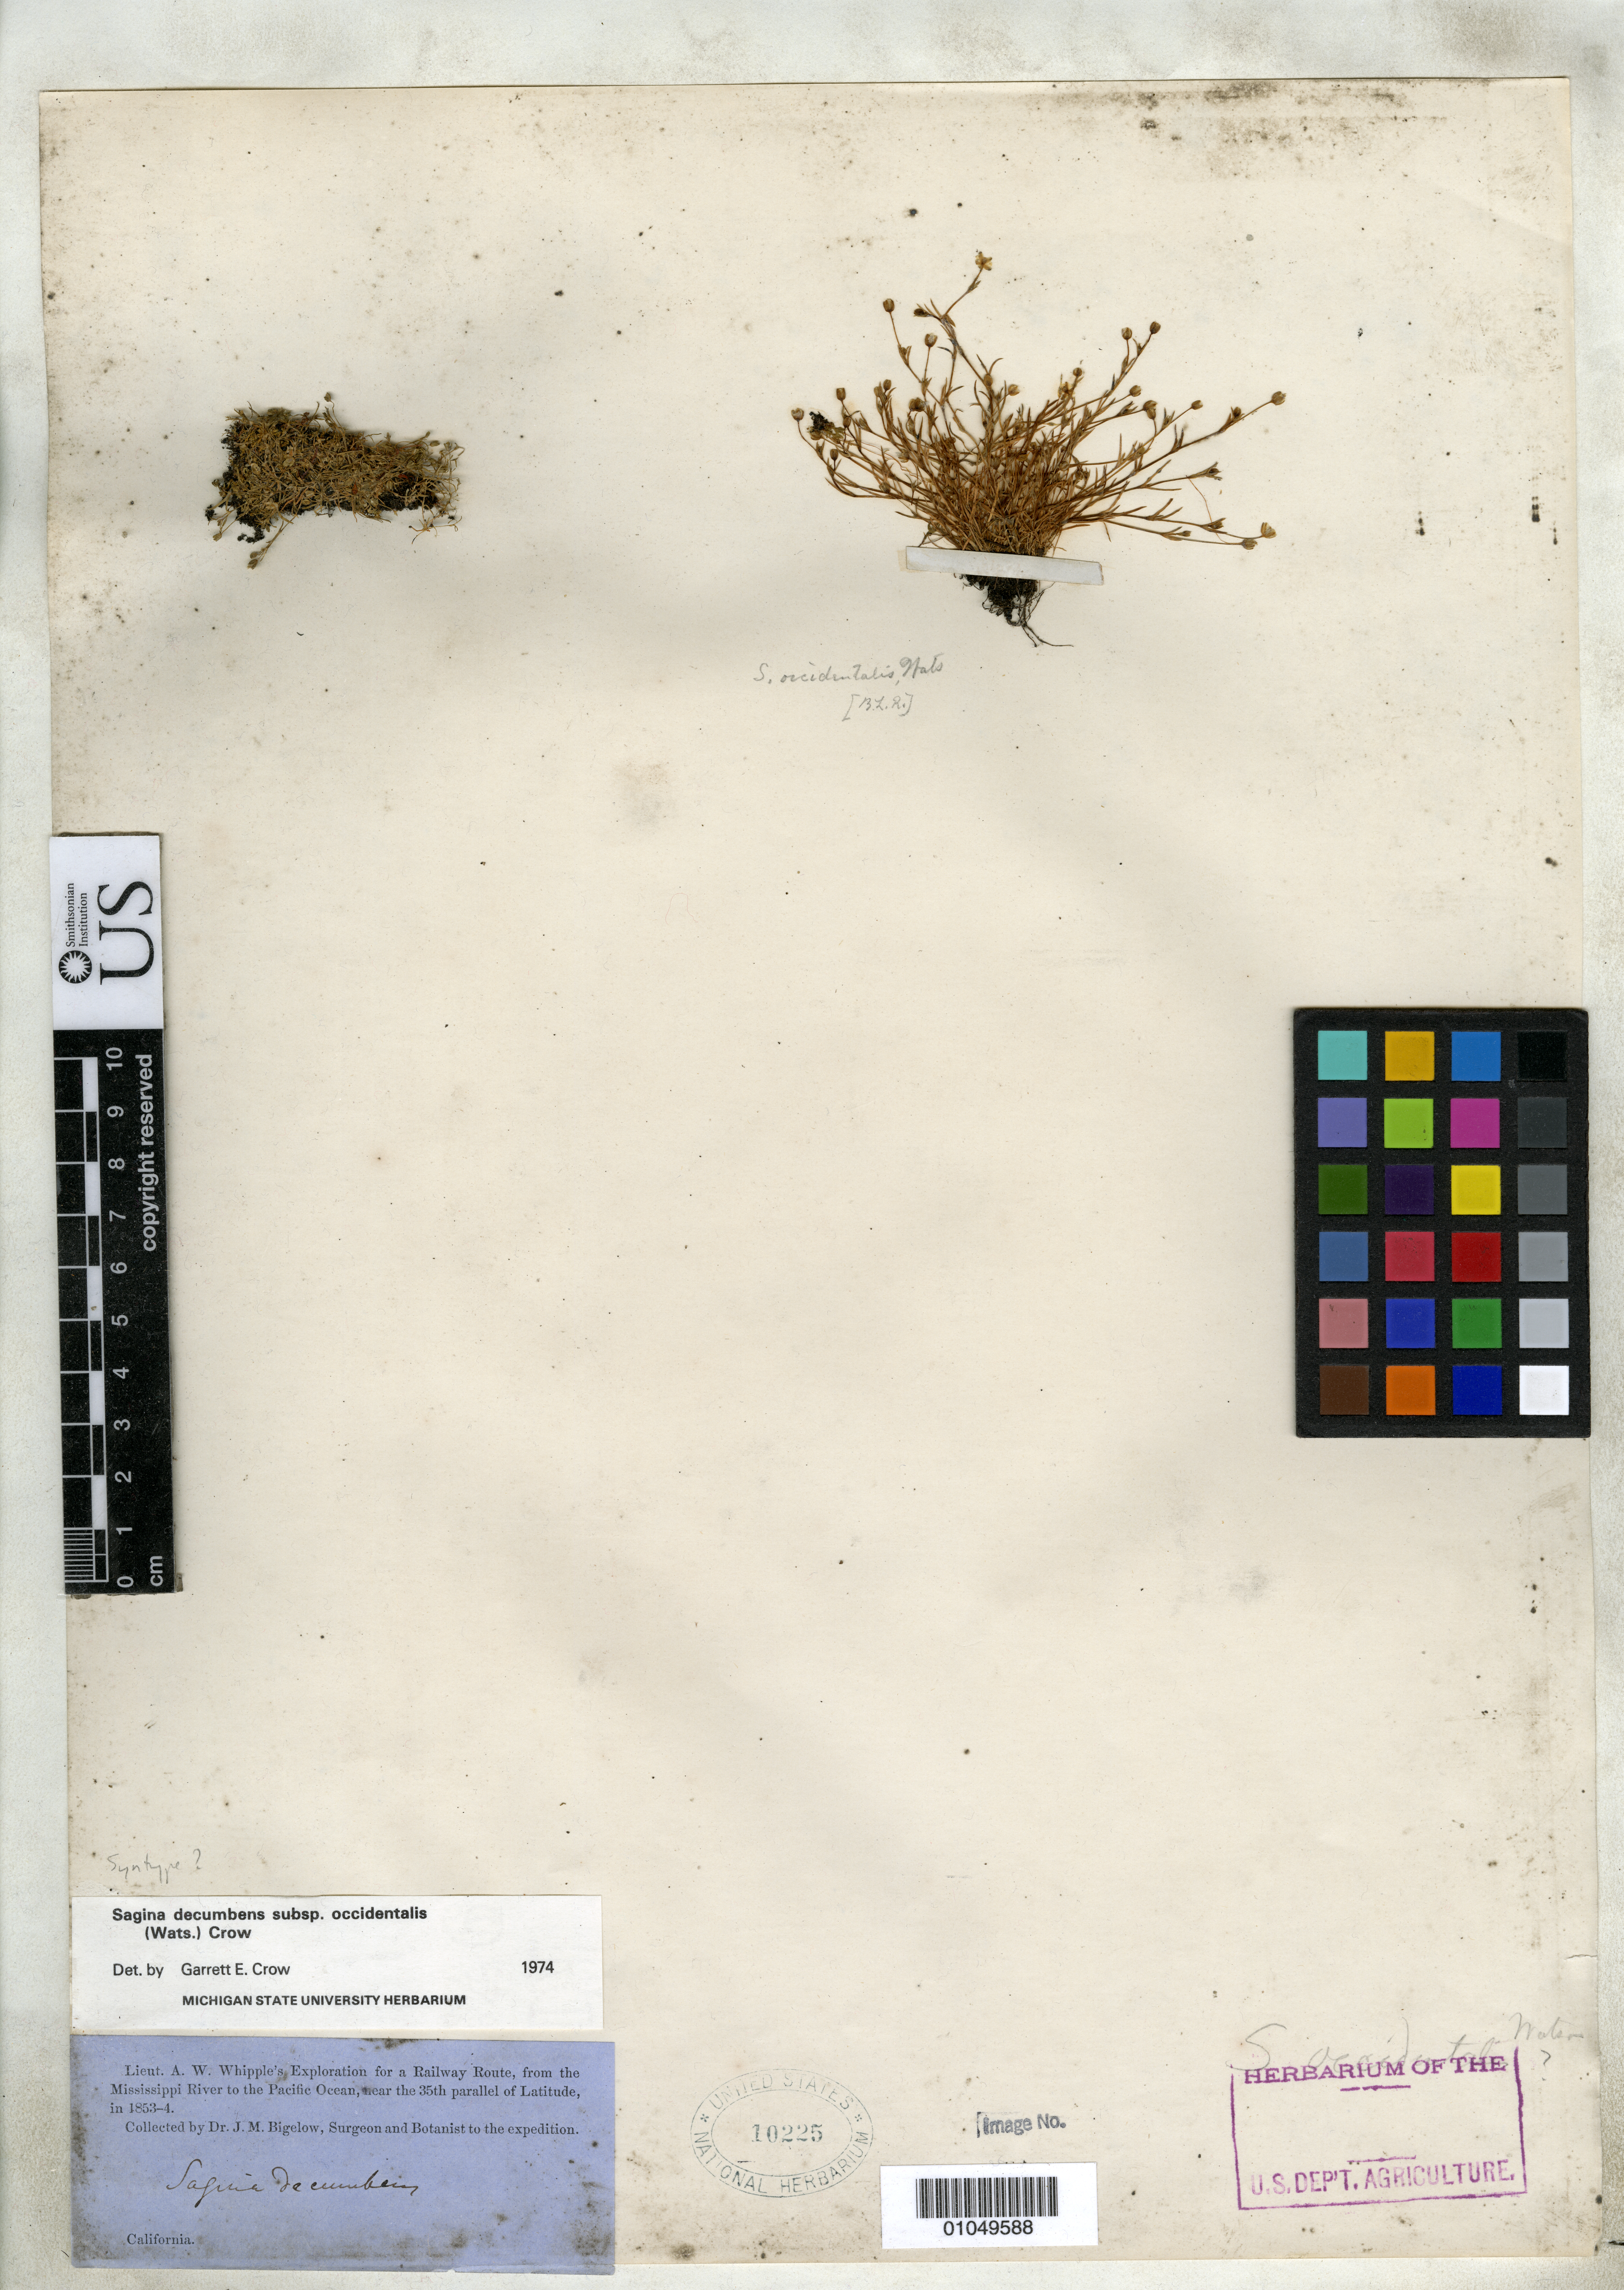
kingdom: Plantae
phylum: Tracheophyta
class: Magnoliopsida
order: Caryophyllales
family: Caryophyllaceae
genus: Sagina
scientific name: Sagina occidentalis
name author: S. Watson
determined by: Crow, G. E.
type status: Possible Syntype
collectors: J. M. Bigelow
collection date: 1853/1854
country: United States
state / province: California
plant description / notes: Lectotype collection is Bolander 3891 as (effectively) designated by G.E. Crow, Rhodora 80: 68 (1978).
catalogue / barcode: US 10225